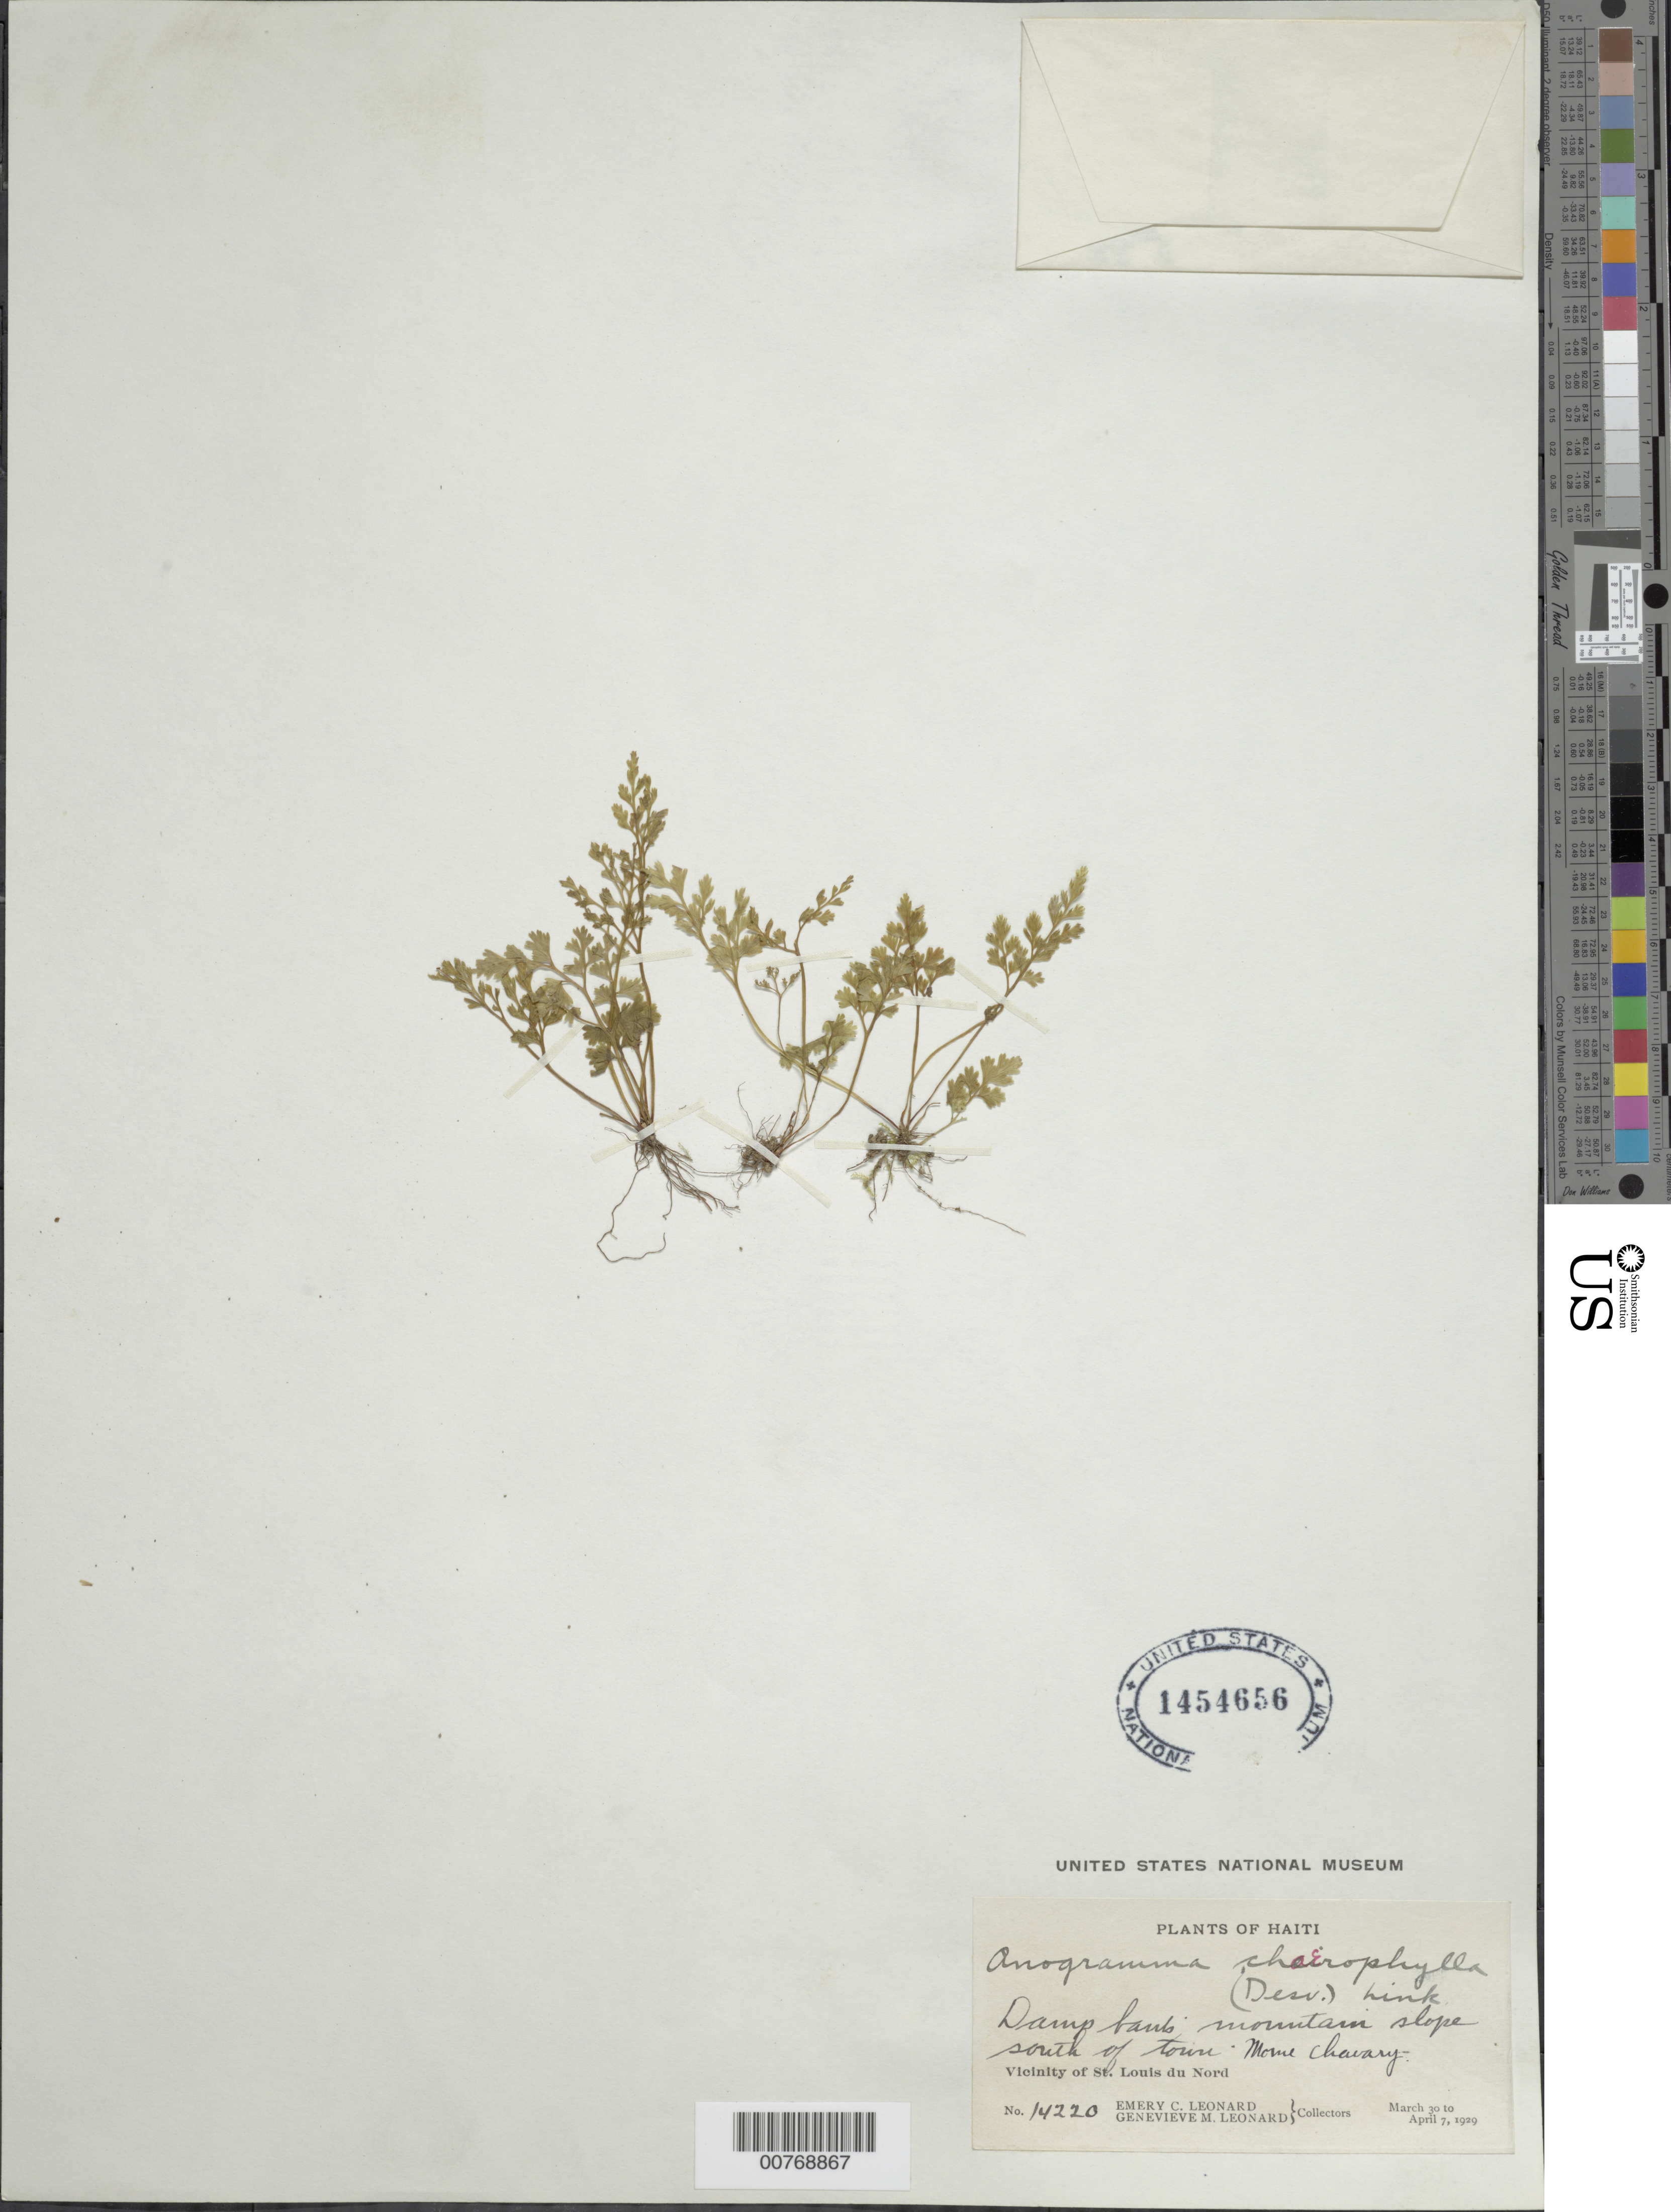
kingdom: Plantae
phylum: Tracheophyta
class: Polypodiopsida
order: Polypodiales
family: Pteridaceae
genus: Anogramma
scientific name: Anogramma chaerophylla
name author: (Desv.) Link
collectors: E. C. Leonard & G. M. Leonard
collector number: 14220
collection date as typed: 30 Mar 1929 07 Apr 1929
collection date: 1929-03-30/1929-04-07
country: Haiti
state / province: Nord-Óuest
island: Hispaniola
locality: Vicinity of St. Louis du Nord, mountain ridge south of town, Morne Chavay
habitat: Damp rocks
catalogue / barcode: US 1454656